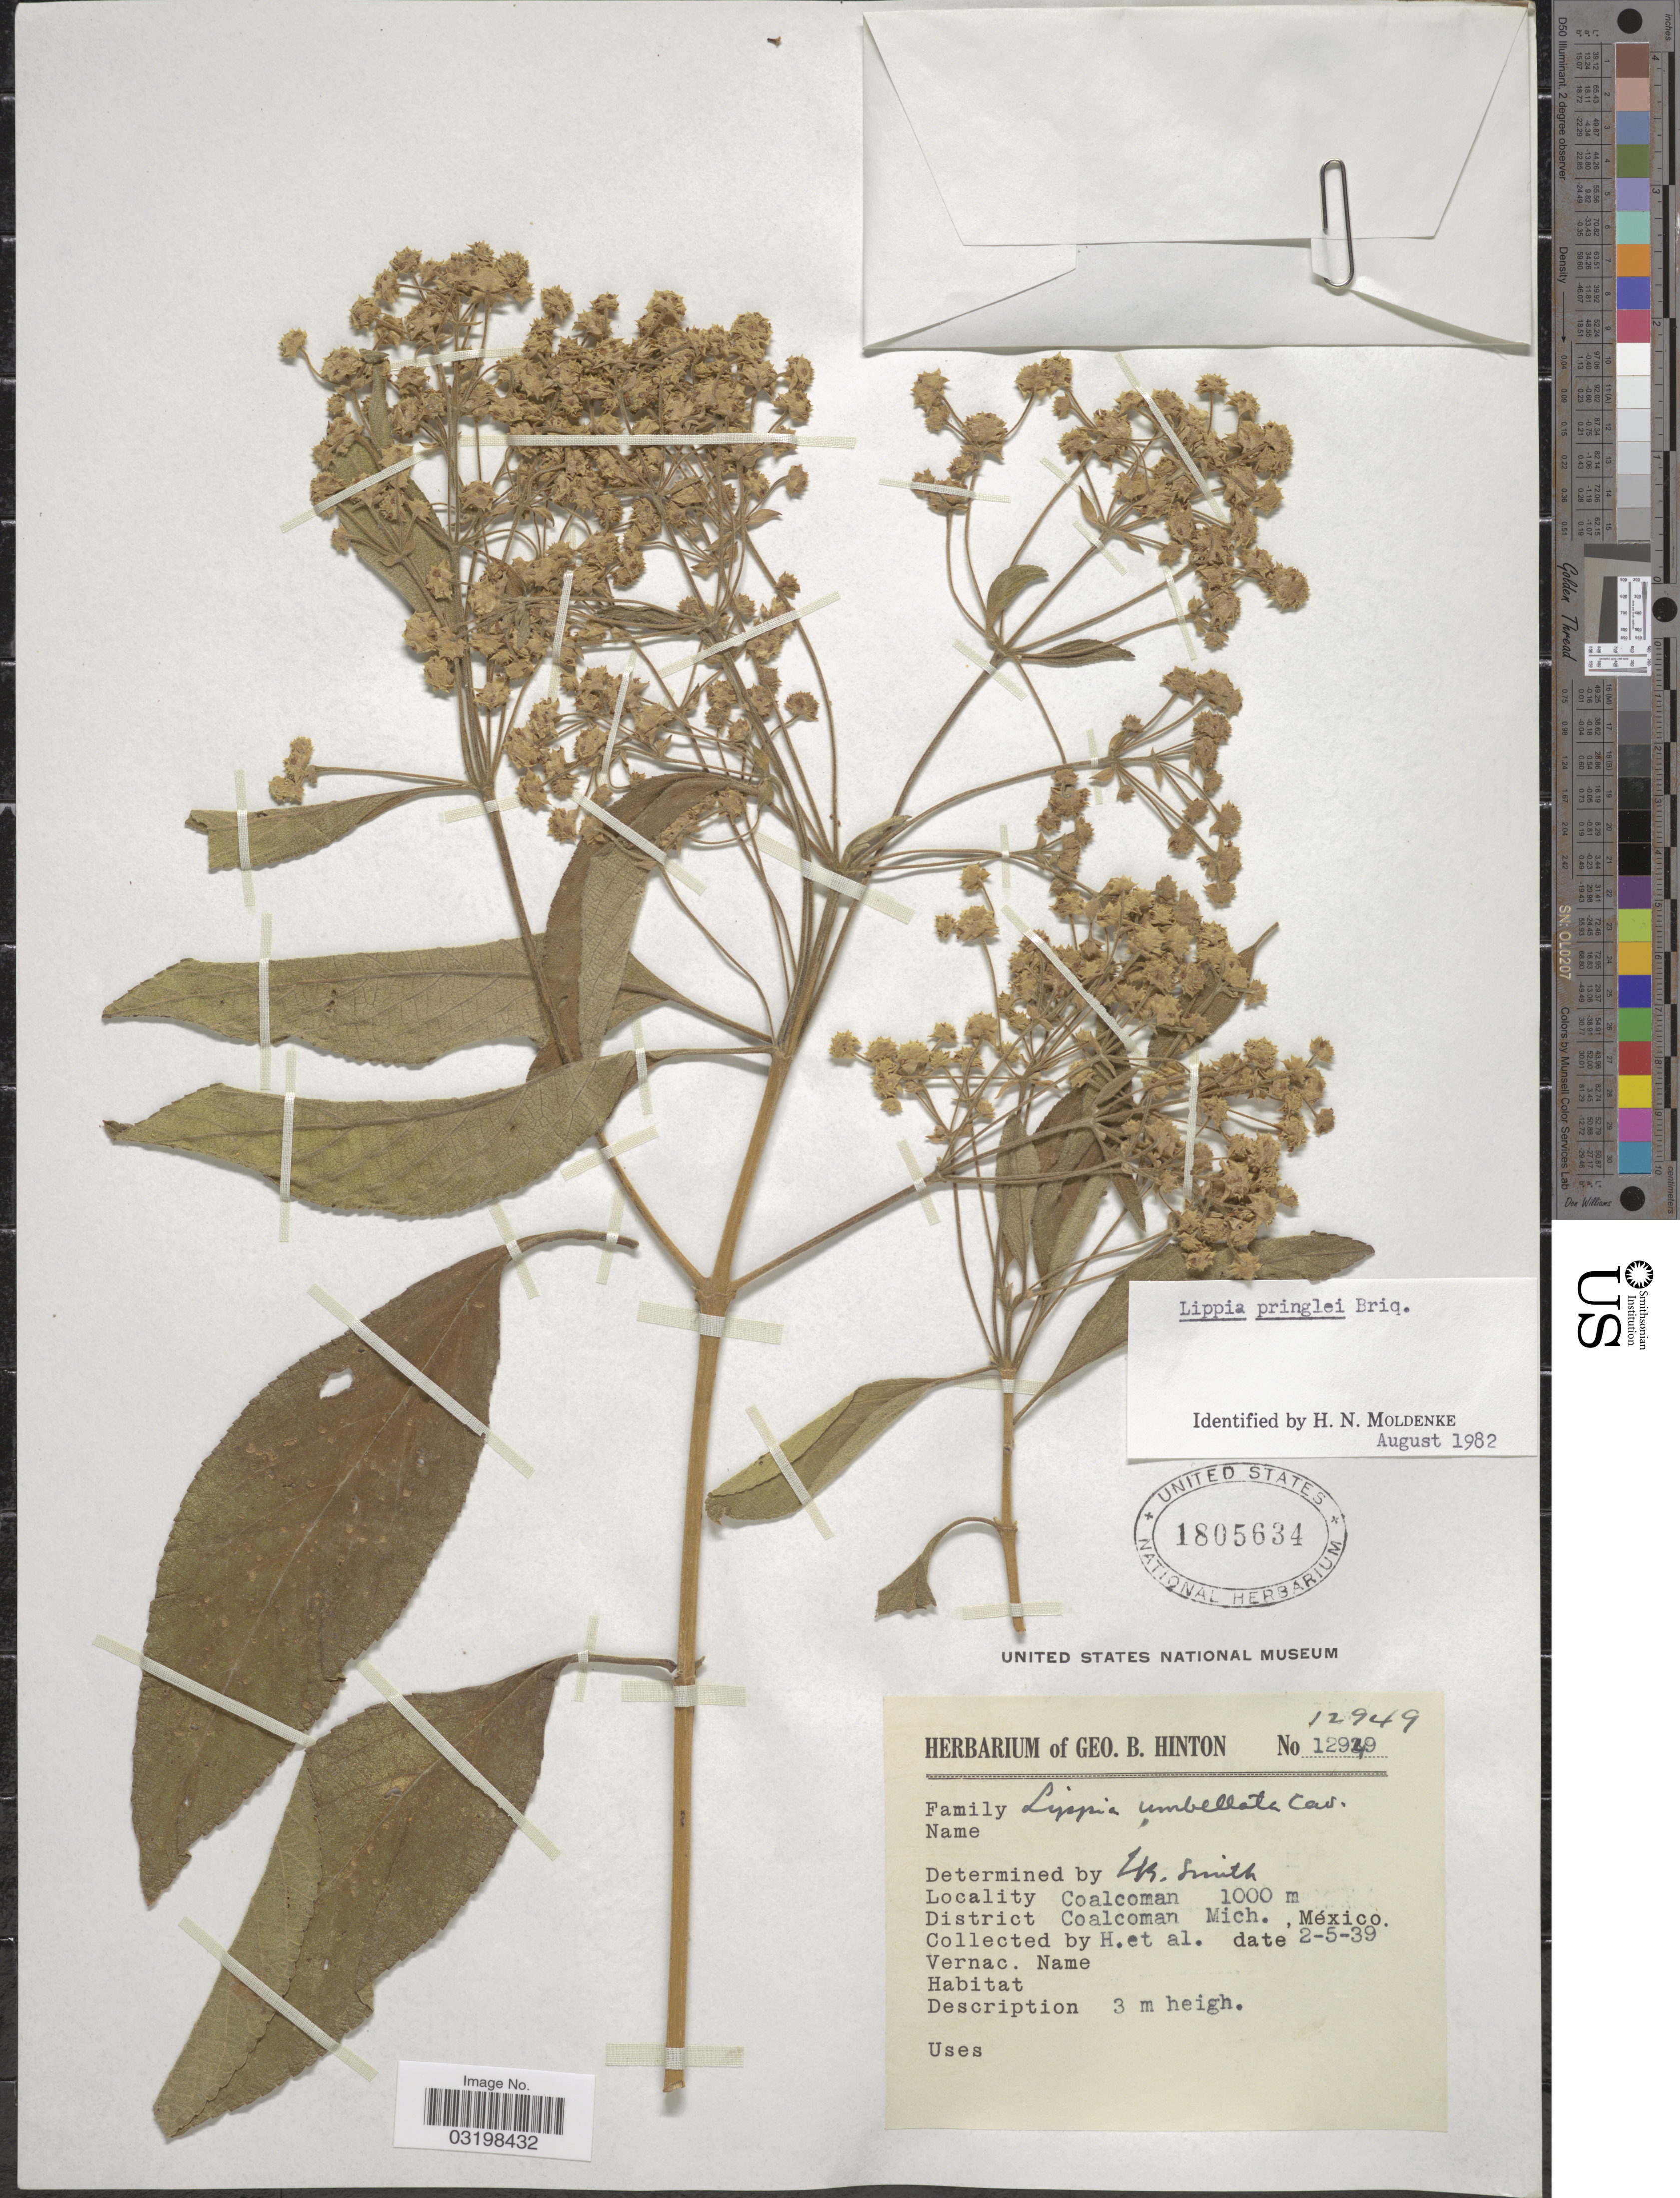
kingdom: Plantae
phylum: Tracheophyta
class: Magnoliopsida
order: Lamiales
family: Verbenaceae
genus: Lippia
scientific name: Lippia umbellata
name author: Cav.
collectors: G. B. Hinton & et al.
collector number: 12949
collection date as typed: Transcribed d/m/y: 2/5/39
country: Mexico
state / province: Michoacán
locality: Coalcoman. District Coalcoman.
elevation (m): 1000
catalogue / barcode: US 1805634